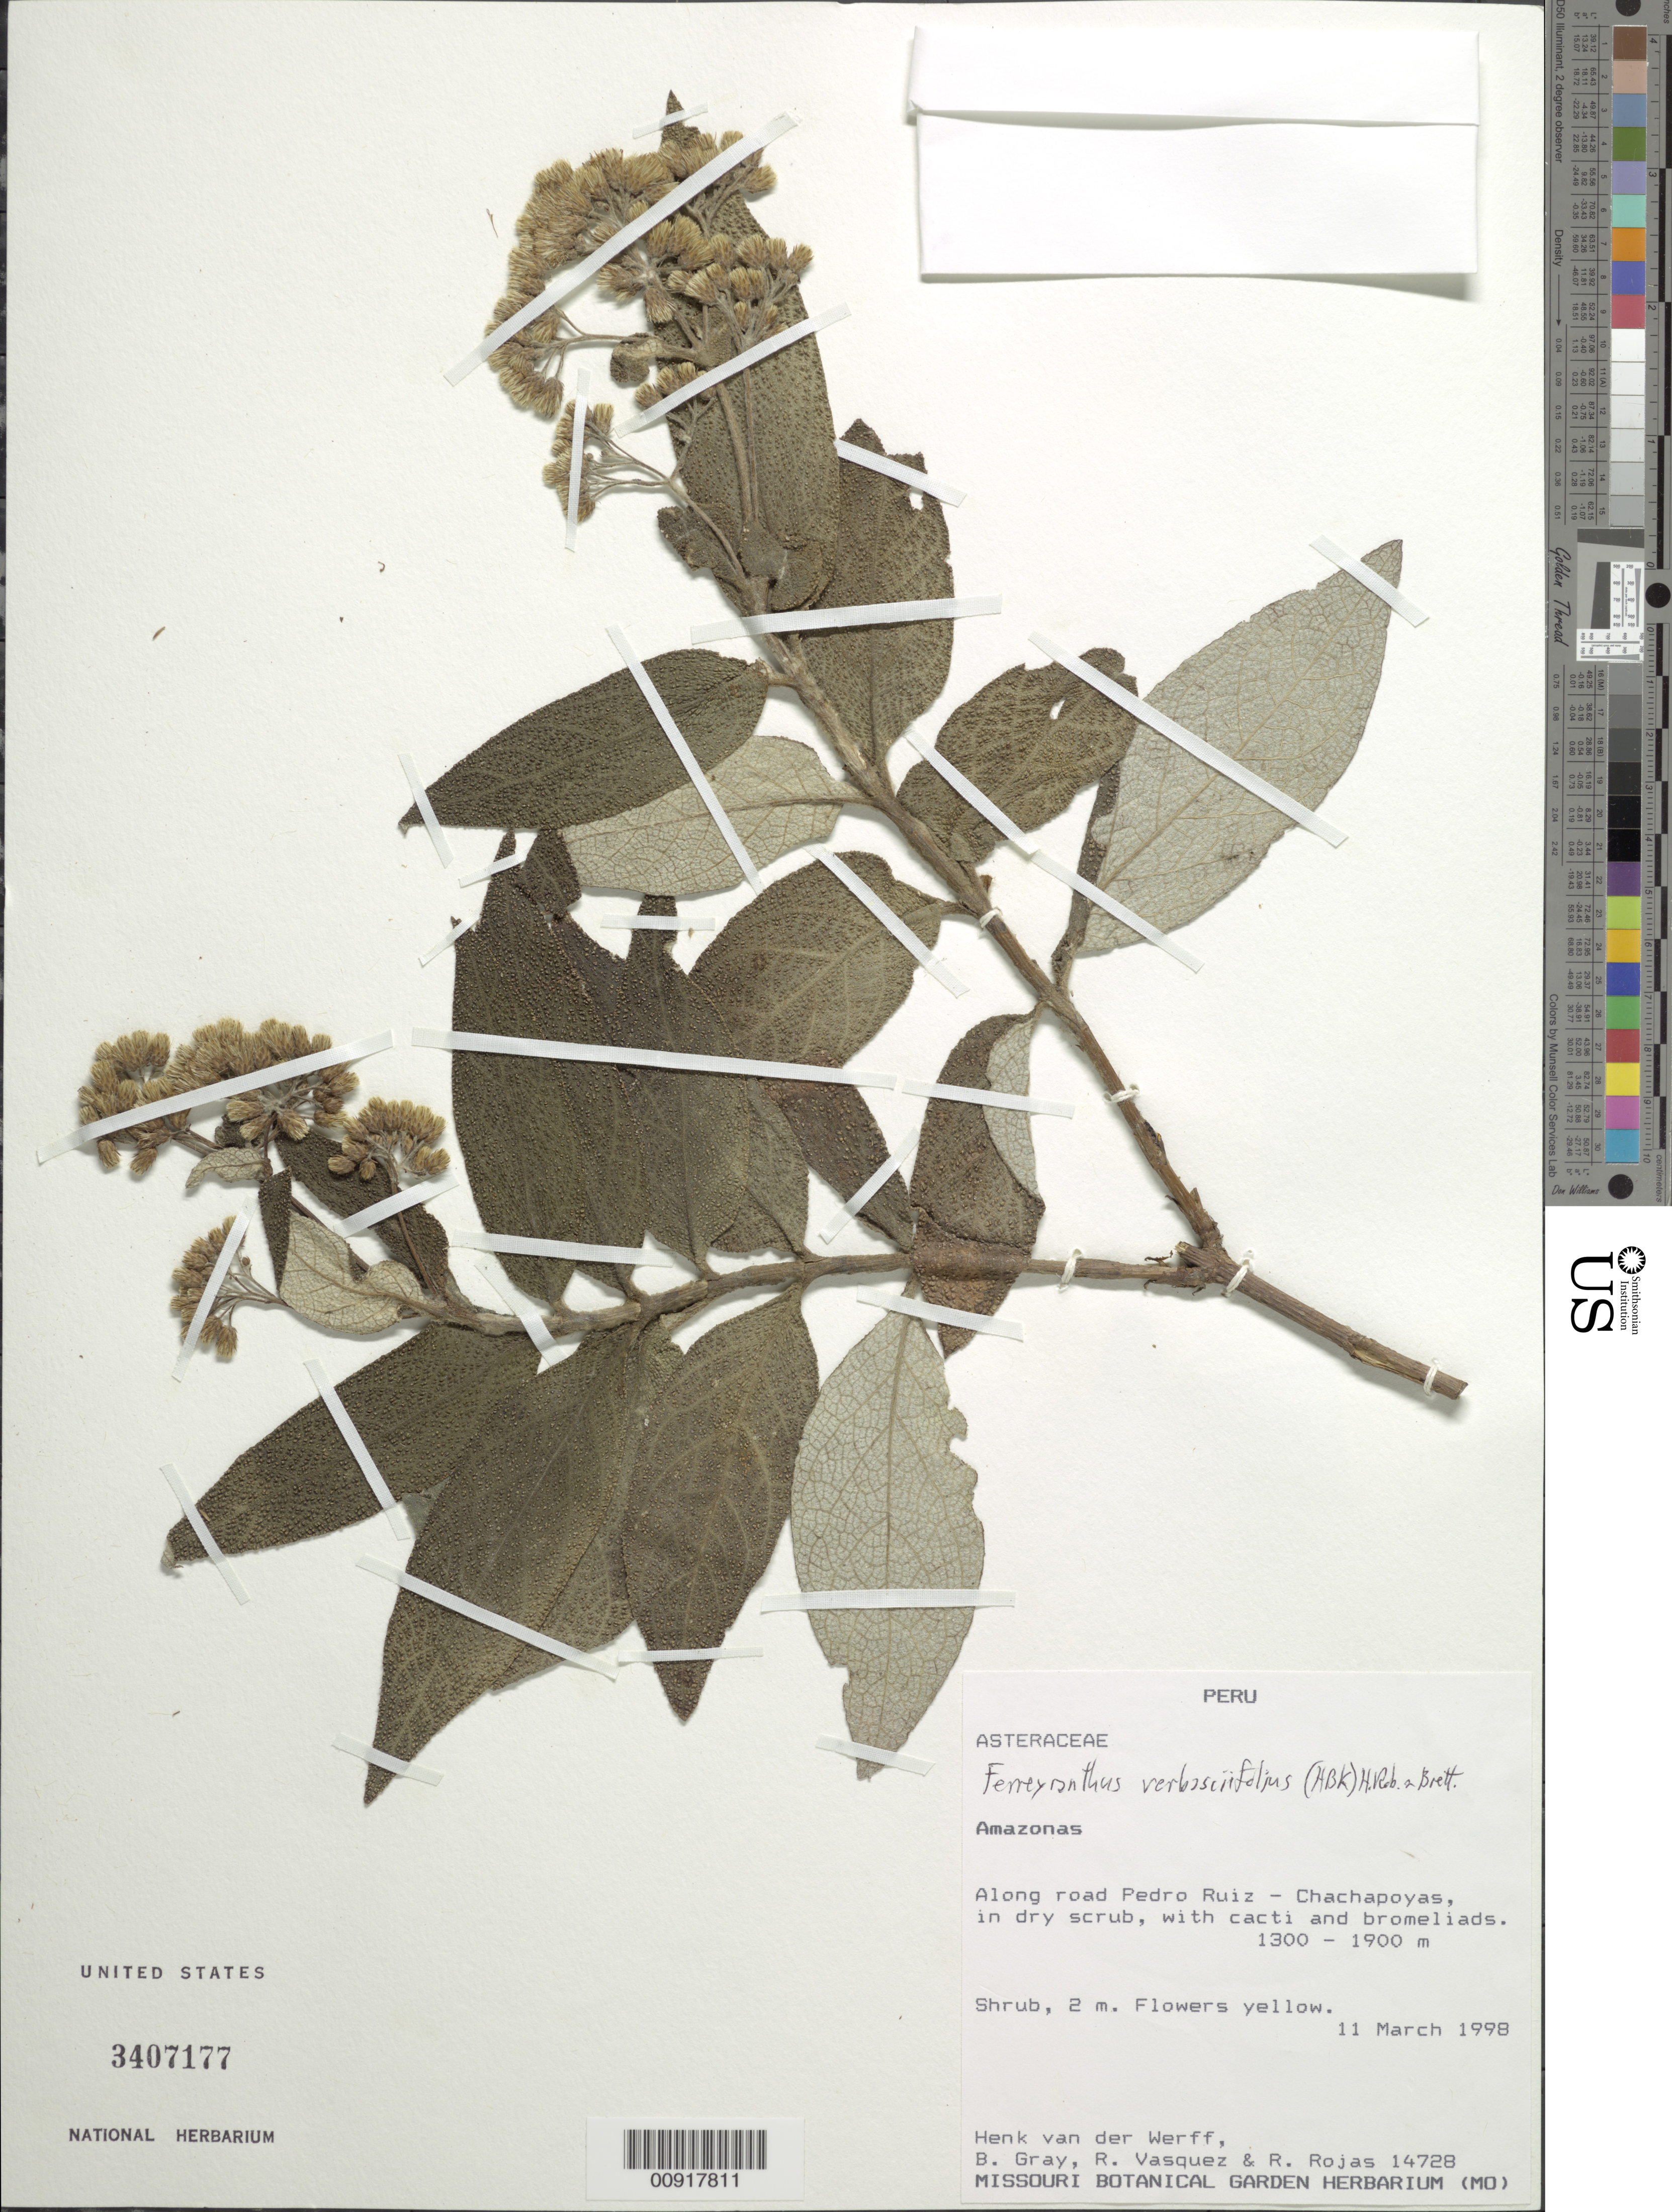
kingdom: Plantae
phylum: Tracheophyta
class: Magnoliopsida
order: Asterales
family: Asteraceae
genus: Ferreyranthus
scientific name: Ferreyranthus verbascifolius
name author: (Kunth) H. Rob. & Brettell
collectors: H. van der Werff, B. Gray, R. Vasquez & R. Rojas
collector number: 14728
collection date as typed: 11 March 1998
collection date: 1998-03-11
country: Peru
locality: Amazonas, along road Pedro Ruiz-Chachapoyas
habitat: Dry scrub, with cacti and bromeliads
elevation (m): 1300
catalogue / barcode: US 3407177